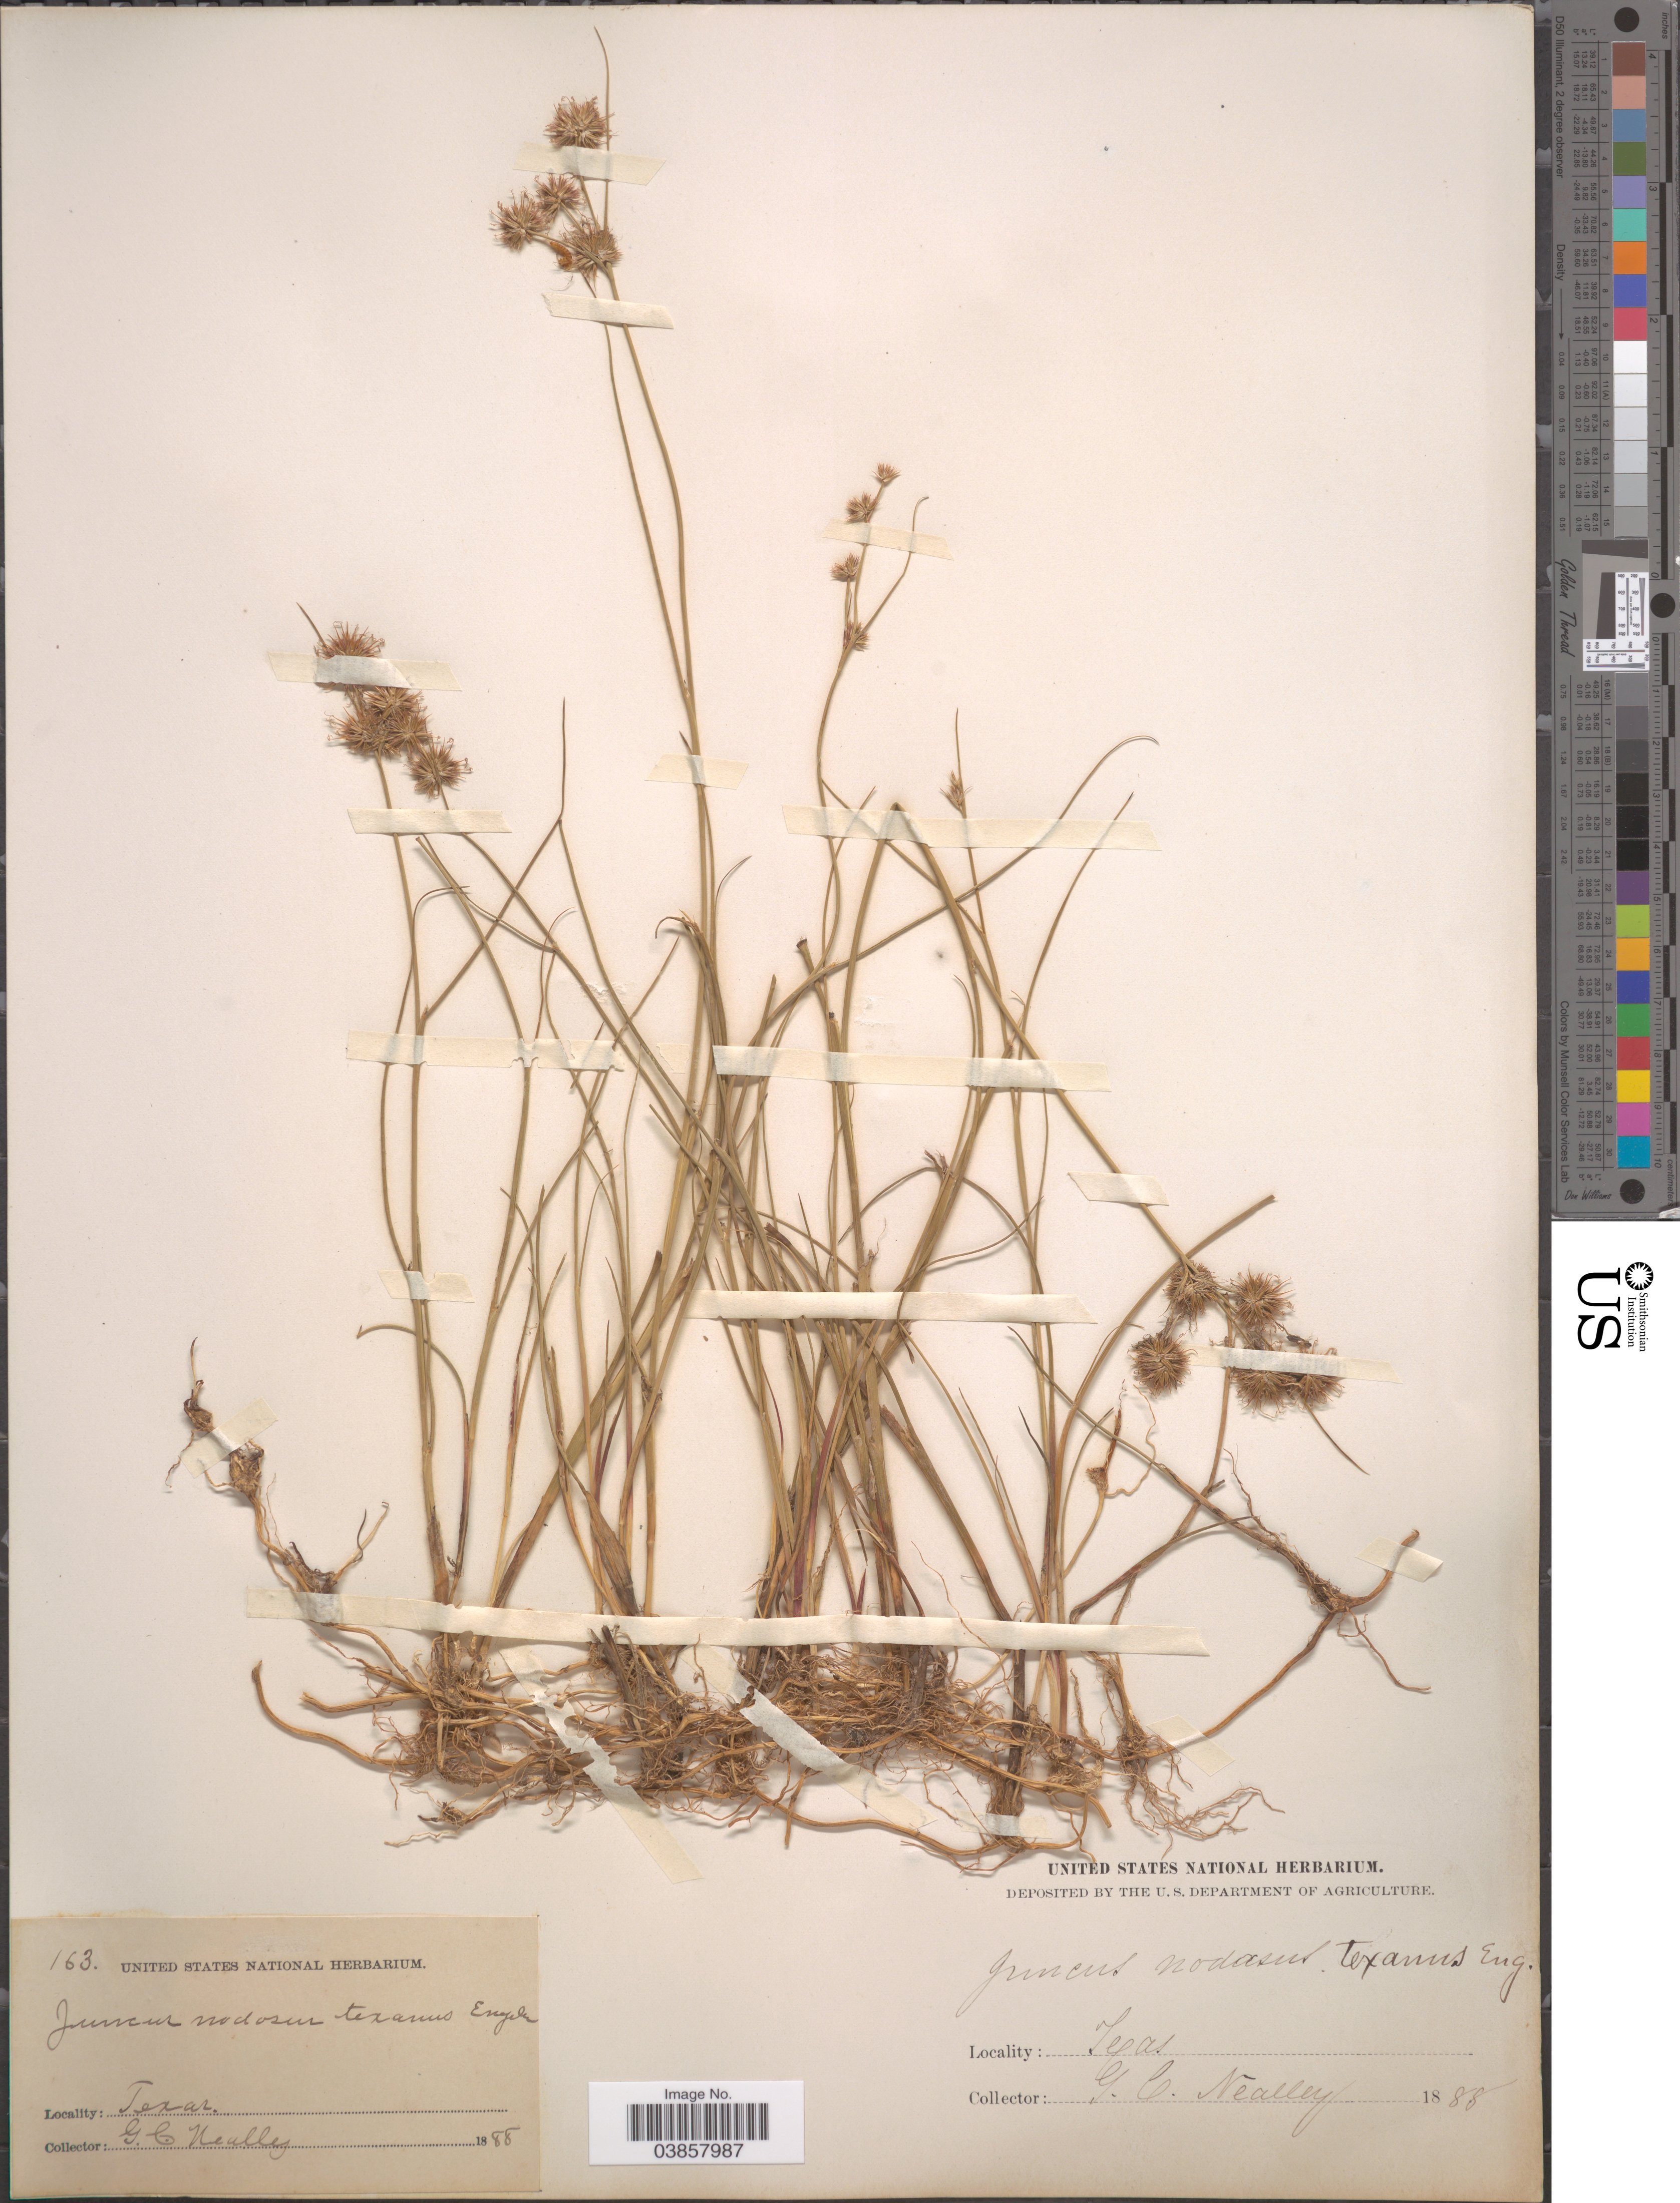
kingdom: Plantae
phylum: Tracheophyta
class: Liliopsida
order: Poales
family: Juncaceae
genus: Juncus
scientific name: Juncus texanus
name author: (Engelm.) Coville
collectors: G. Neally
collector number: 163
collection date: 1888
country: United States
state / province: Texas